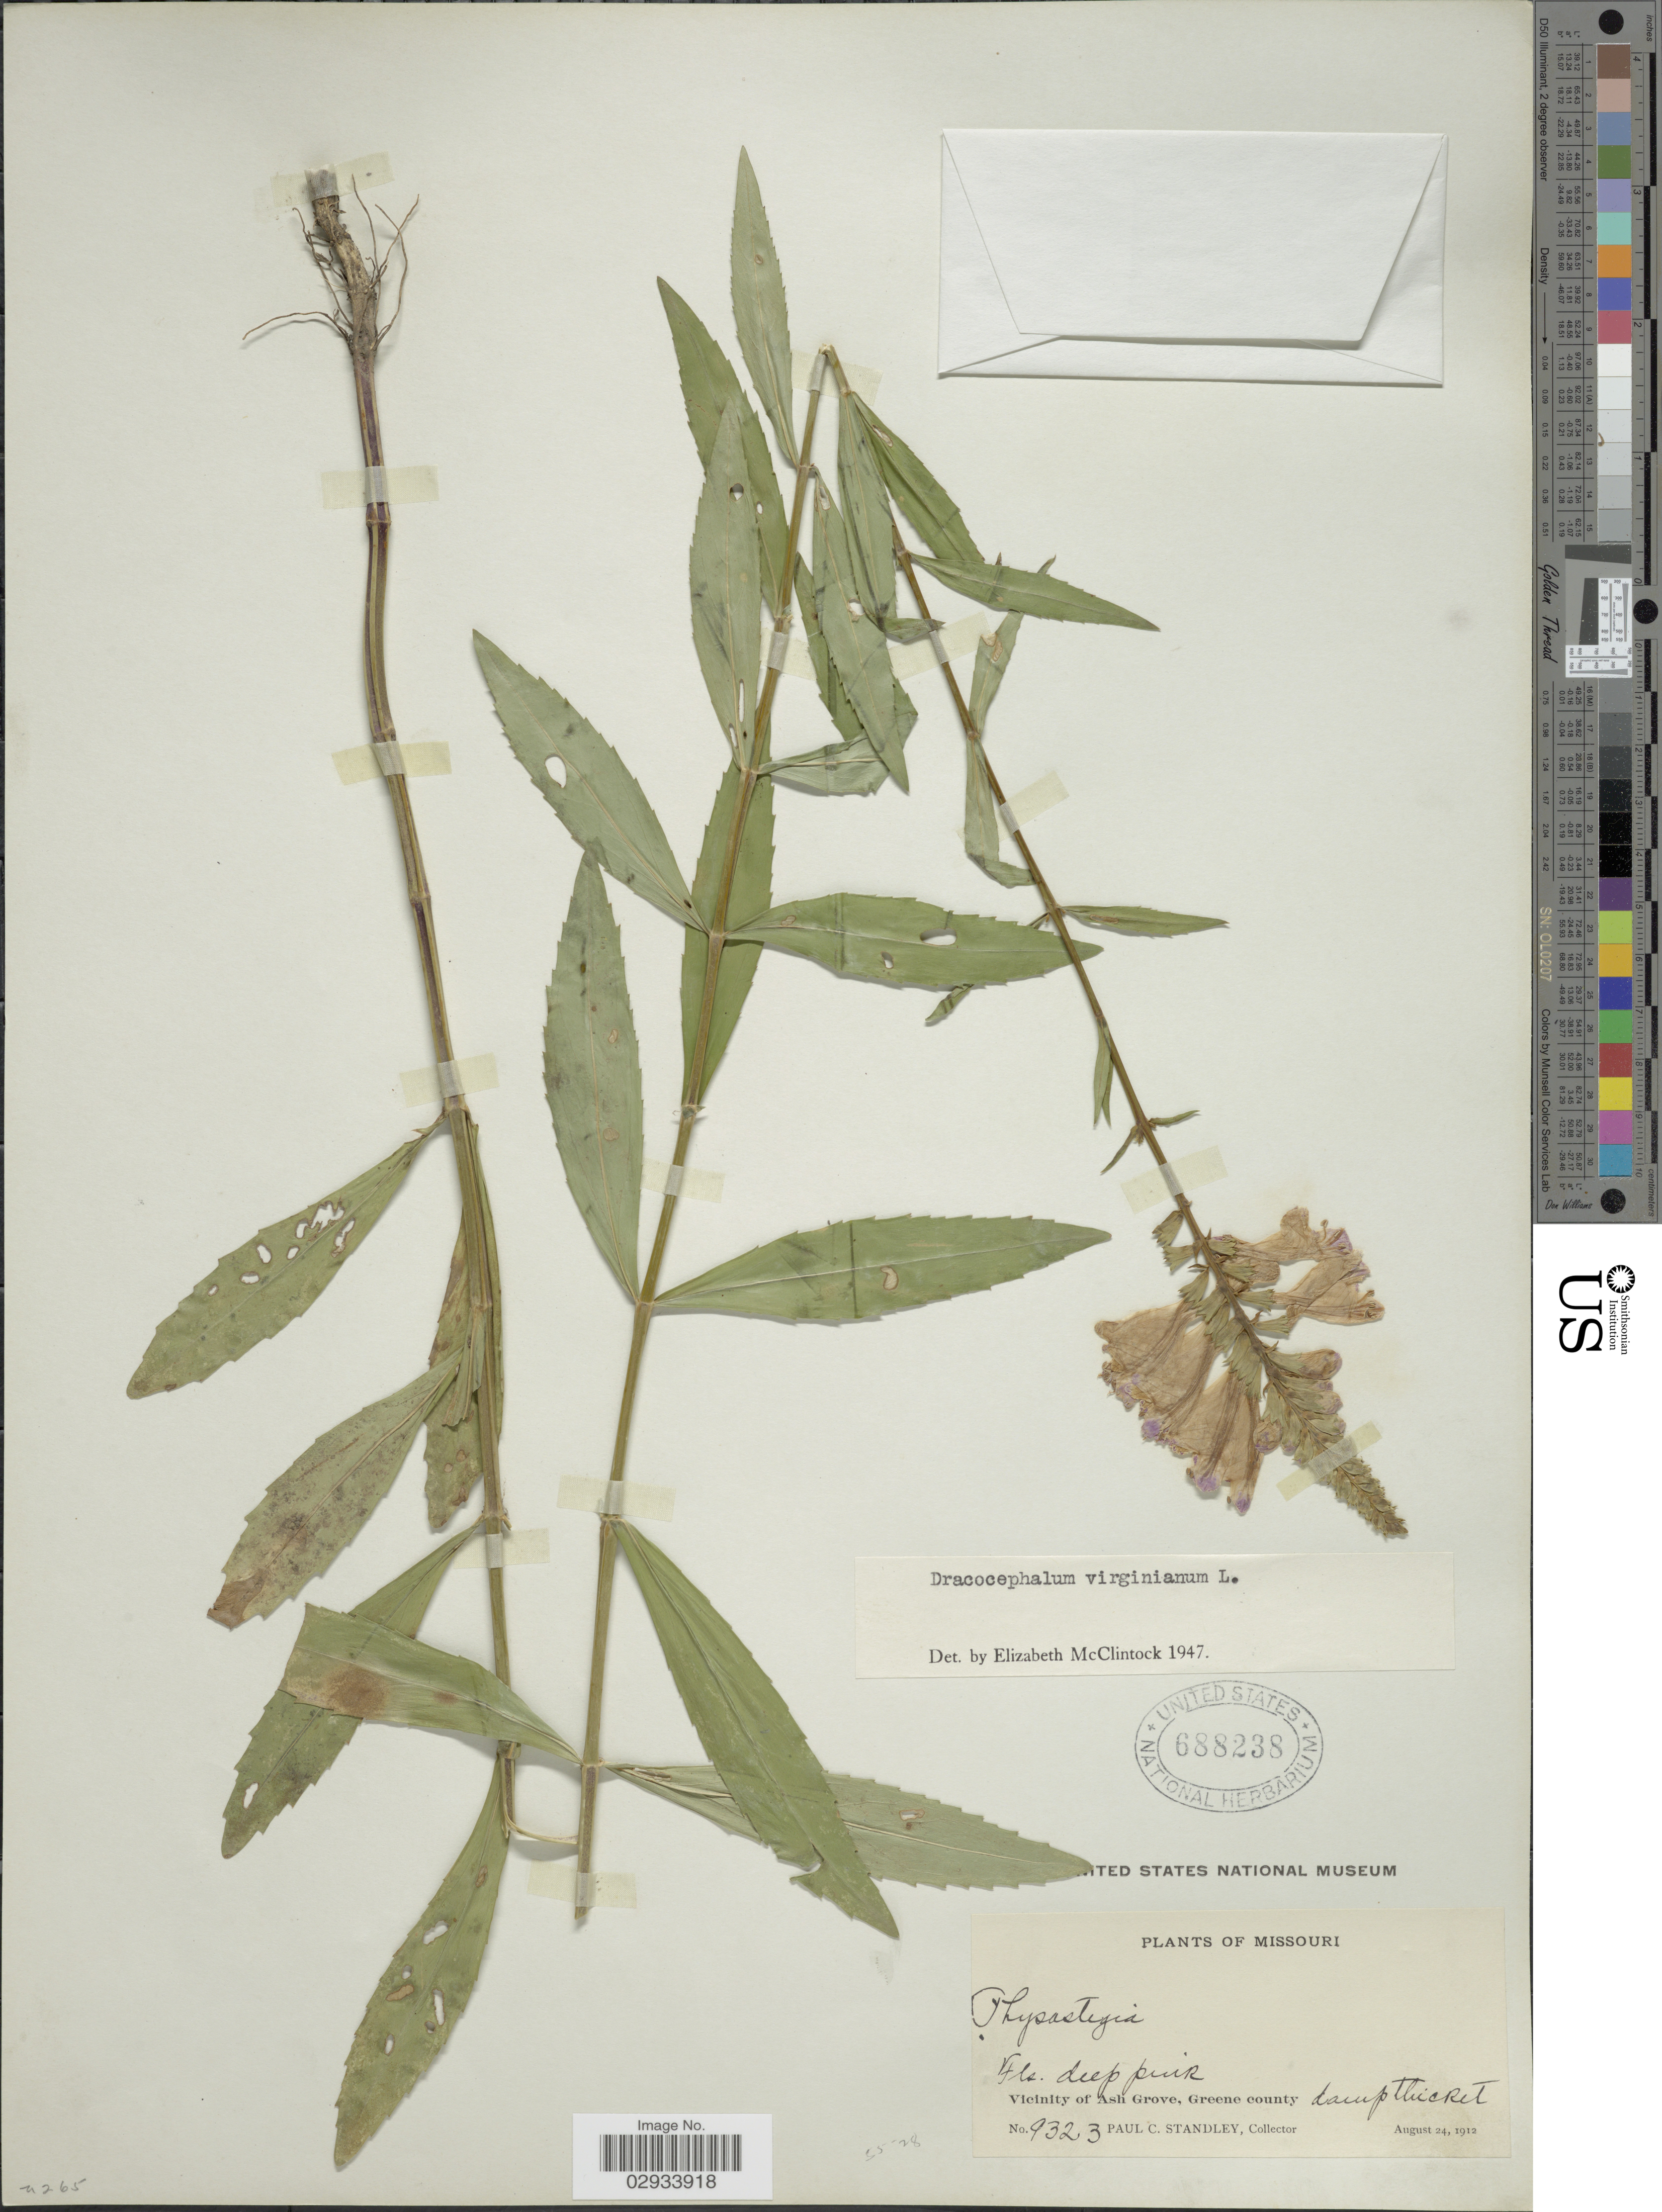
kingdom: Plantae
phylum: Tracheophyta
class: Magnoliopsida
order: Lamiales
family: Lamiaceae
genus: Physostegia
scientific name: Physostegia virginiana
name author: (L.) Benth.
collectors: P. C. Standley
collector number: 9323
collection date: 1912-08-24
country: United States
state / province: Missouri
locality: Vicinity of Ash Grove, Greene county.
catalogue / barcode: US 688238